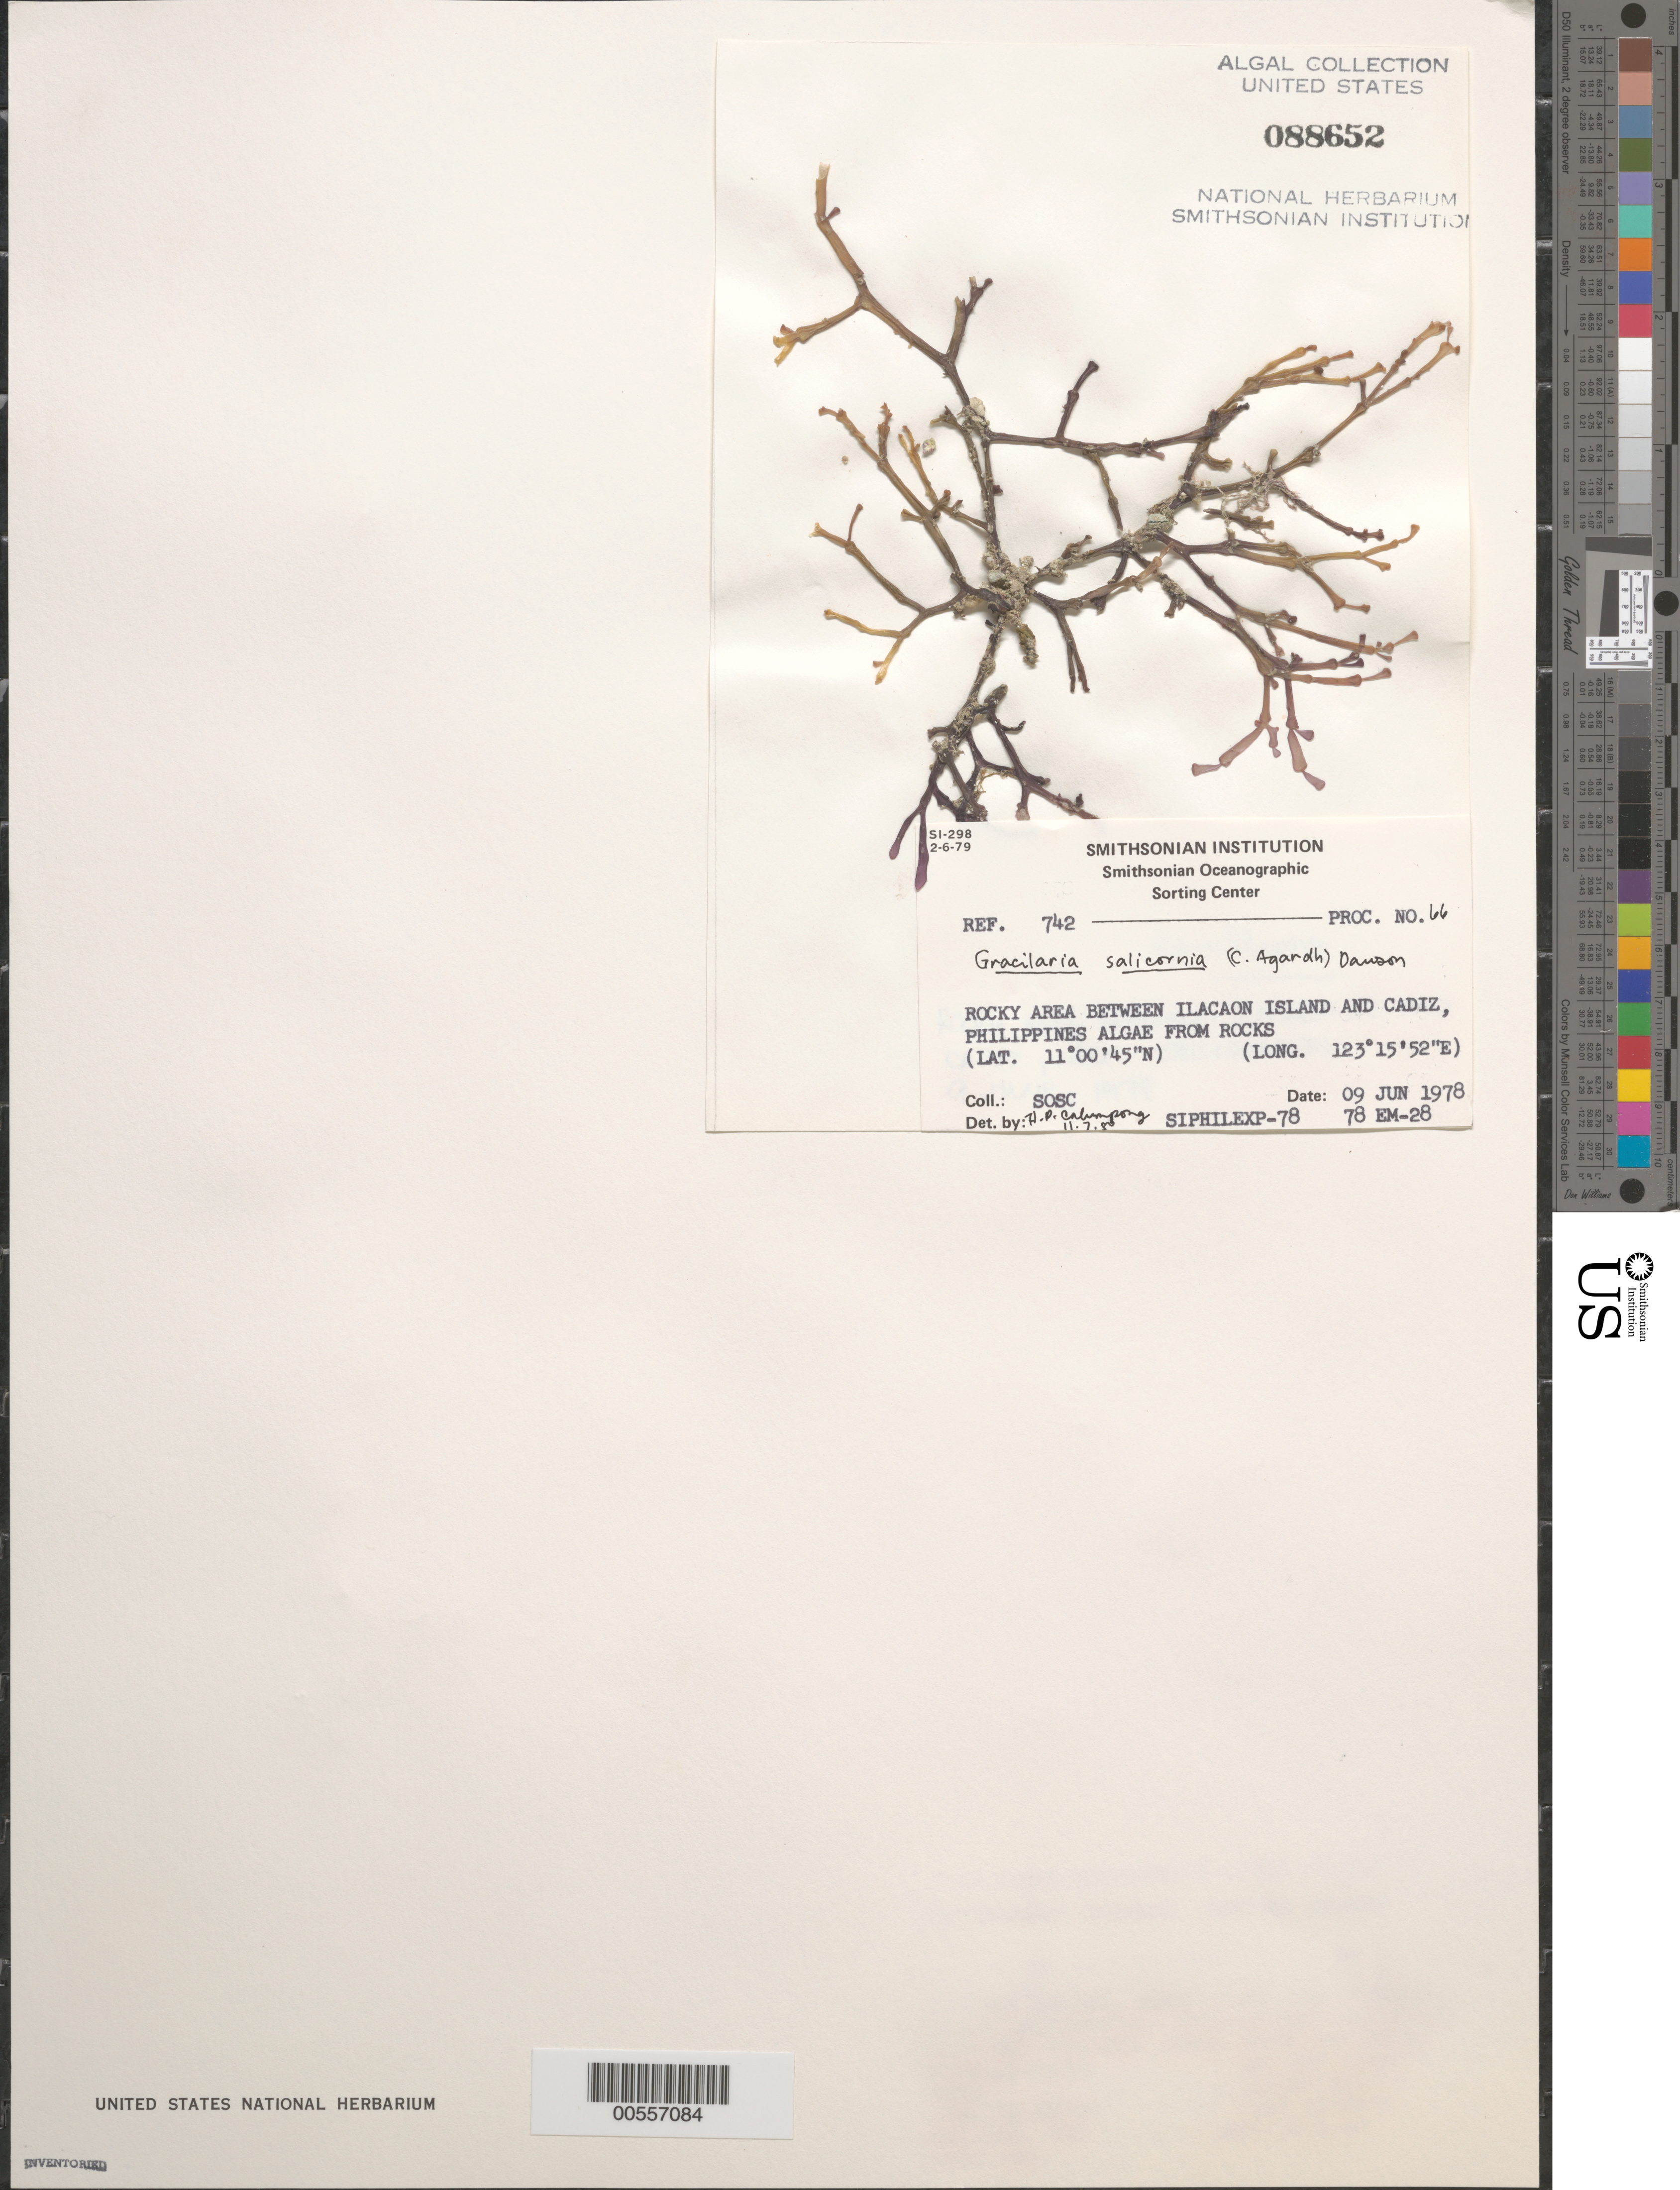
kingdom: Plantae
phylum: Rhodophyta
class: Florideophyceae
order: Gracilariales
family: Gracilariaceae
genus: Gracilaria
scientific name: Gracilaria salicornia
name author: (C. Agardh) E.Y. Dawson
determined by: Calumpong, H. P.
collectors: SOSC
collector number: Station 78 Em-28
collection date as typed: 09 Jun 1978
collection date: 1978-06-09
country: Philippines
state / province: Western Visayas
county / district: Negros Occidental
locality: Between ilacaon island & cadiz, negros occidental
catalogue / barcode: US 88652